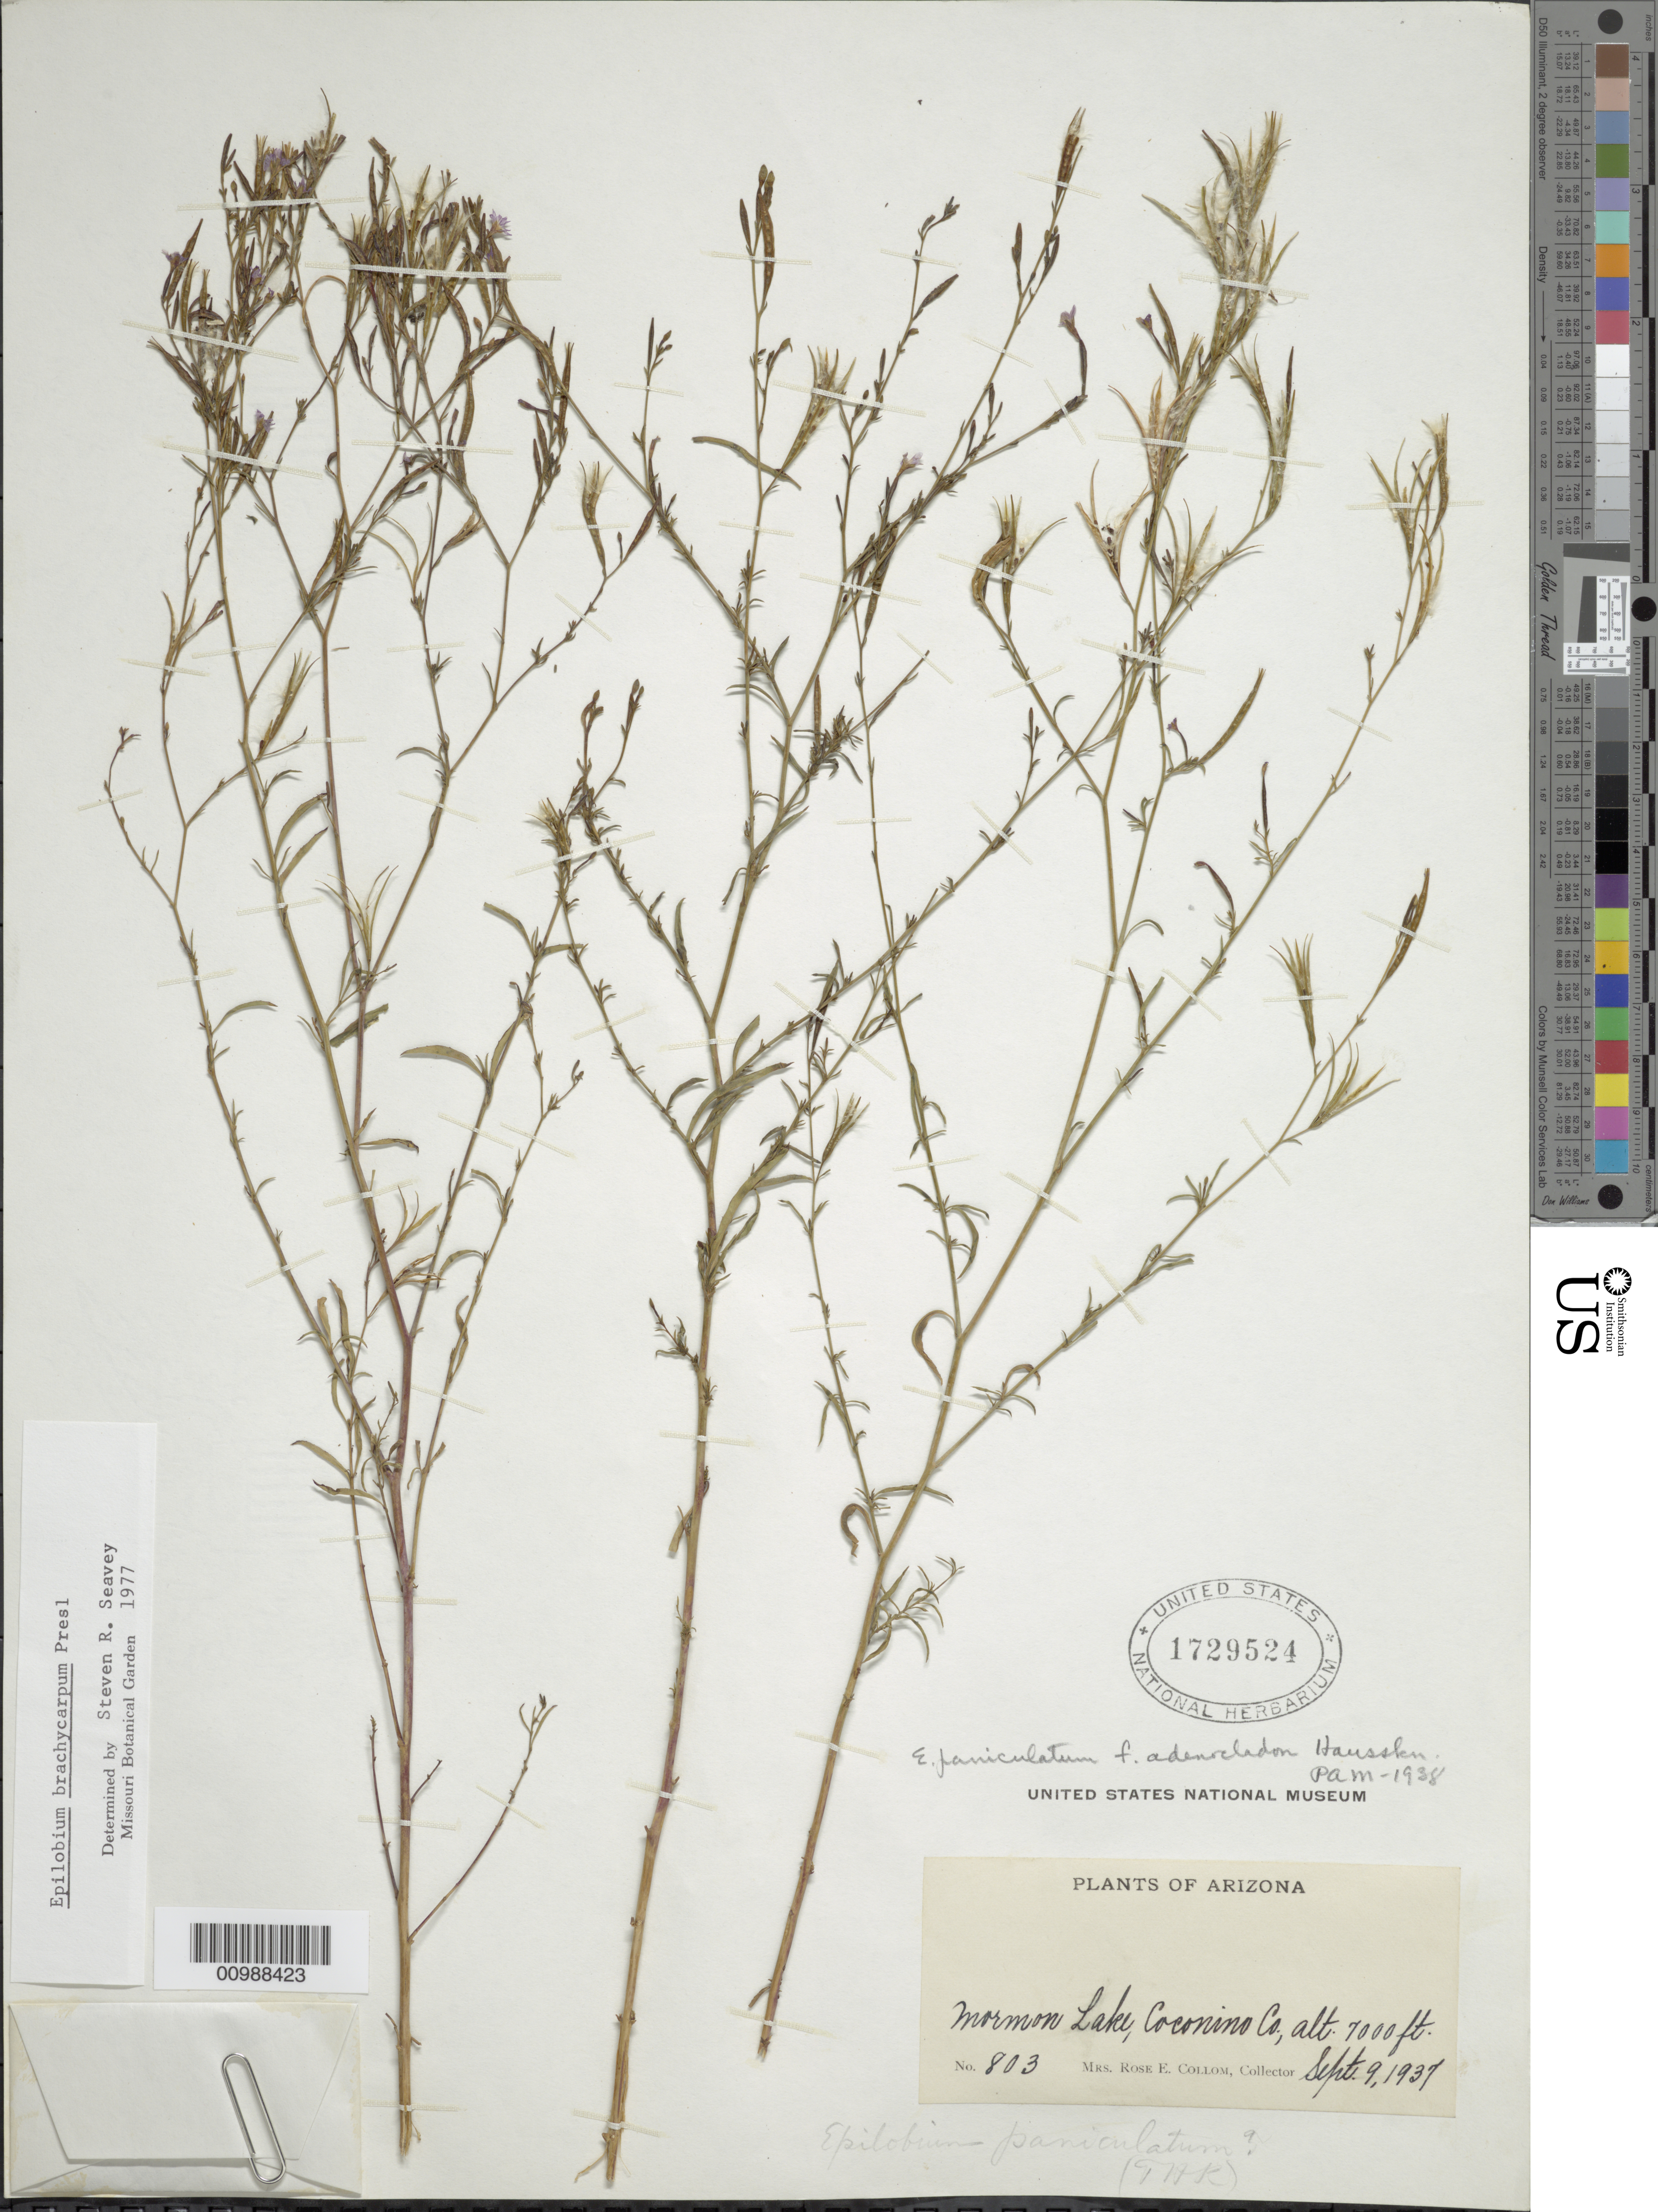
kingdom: Plantae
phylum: Tracheophyta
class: Magnoliopsida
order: Myrtales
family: Onagraceae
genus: Epilobium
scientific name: Epilobium brachycarpum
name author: C. Presl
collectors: R. E. Collom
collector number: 803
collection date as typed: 09 Sep 1937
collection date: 1937-09-09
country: United States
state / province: Arizona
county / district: Coconino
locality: Mromon Lake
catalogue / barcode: US 1729524